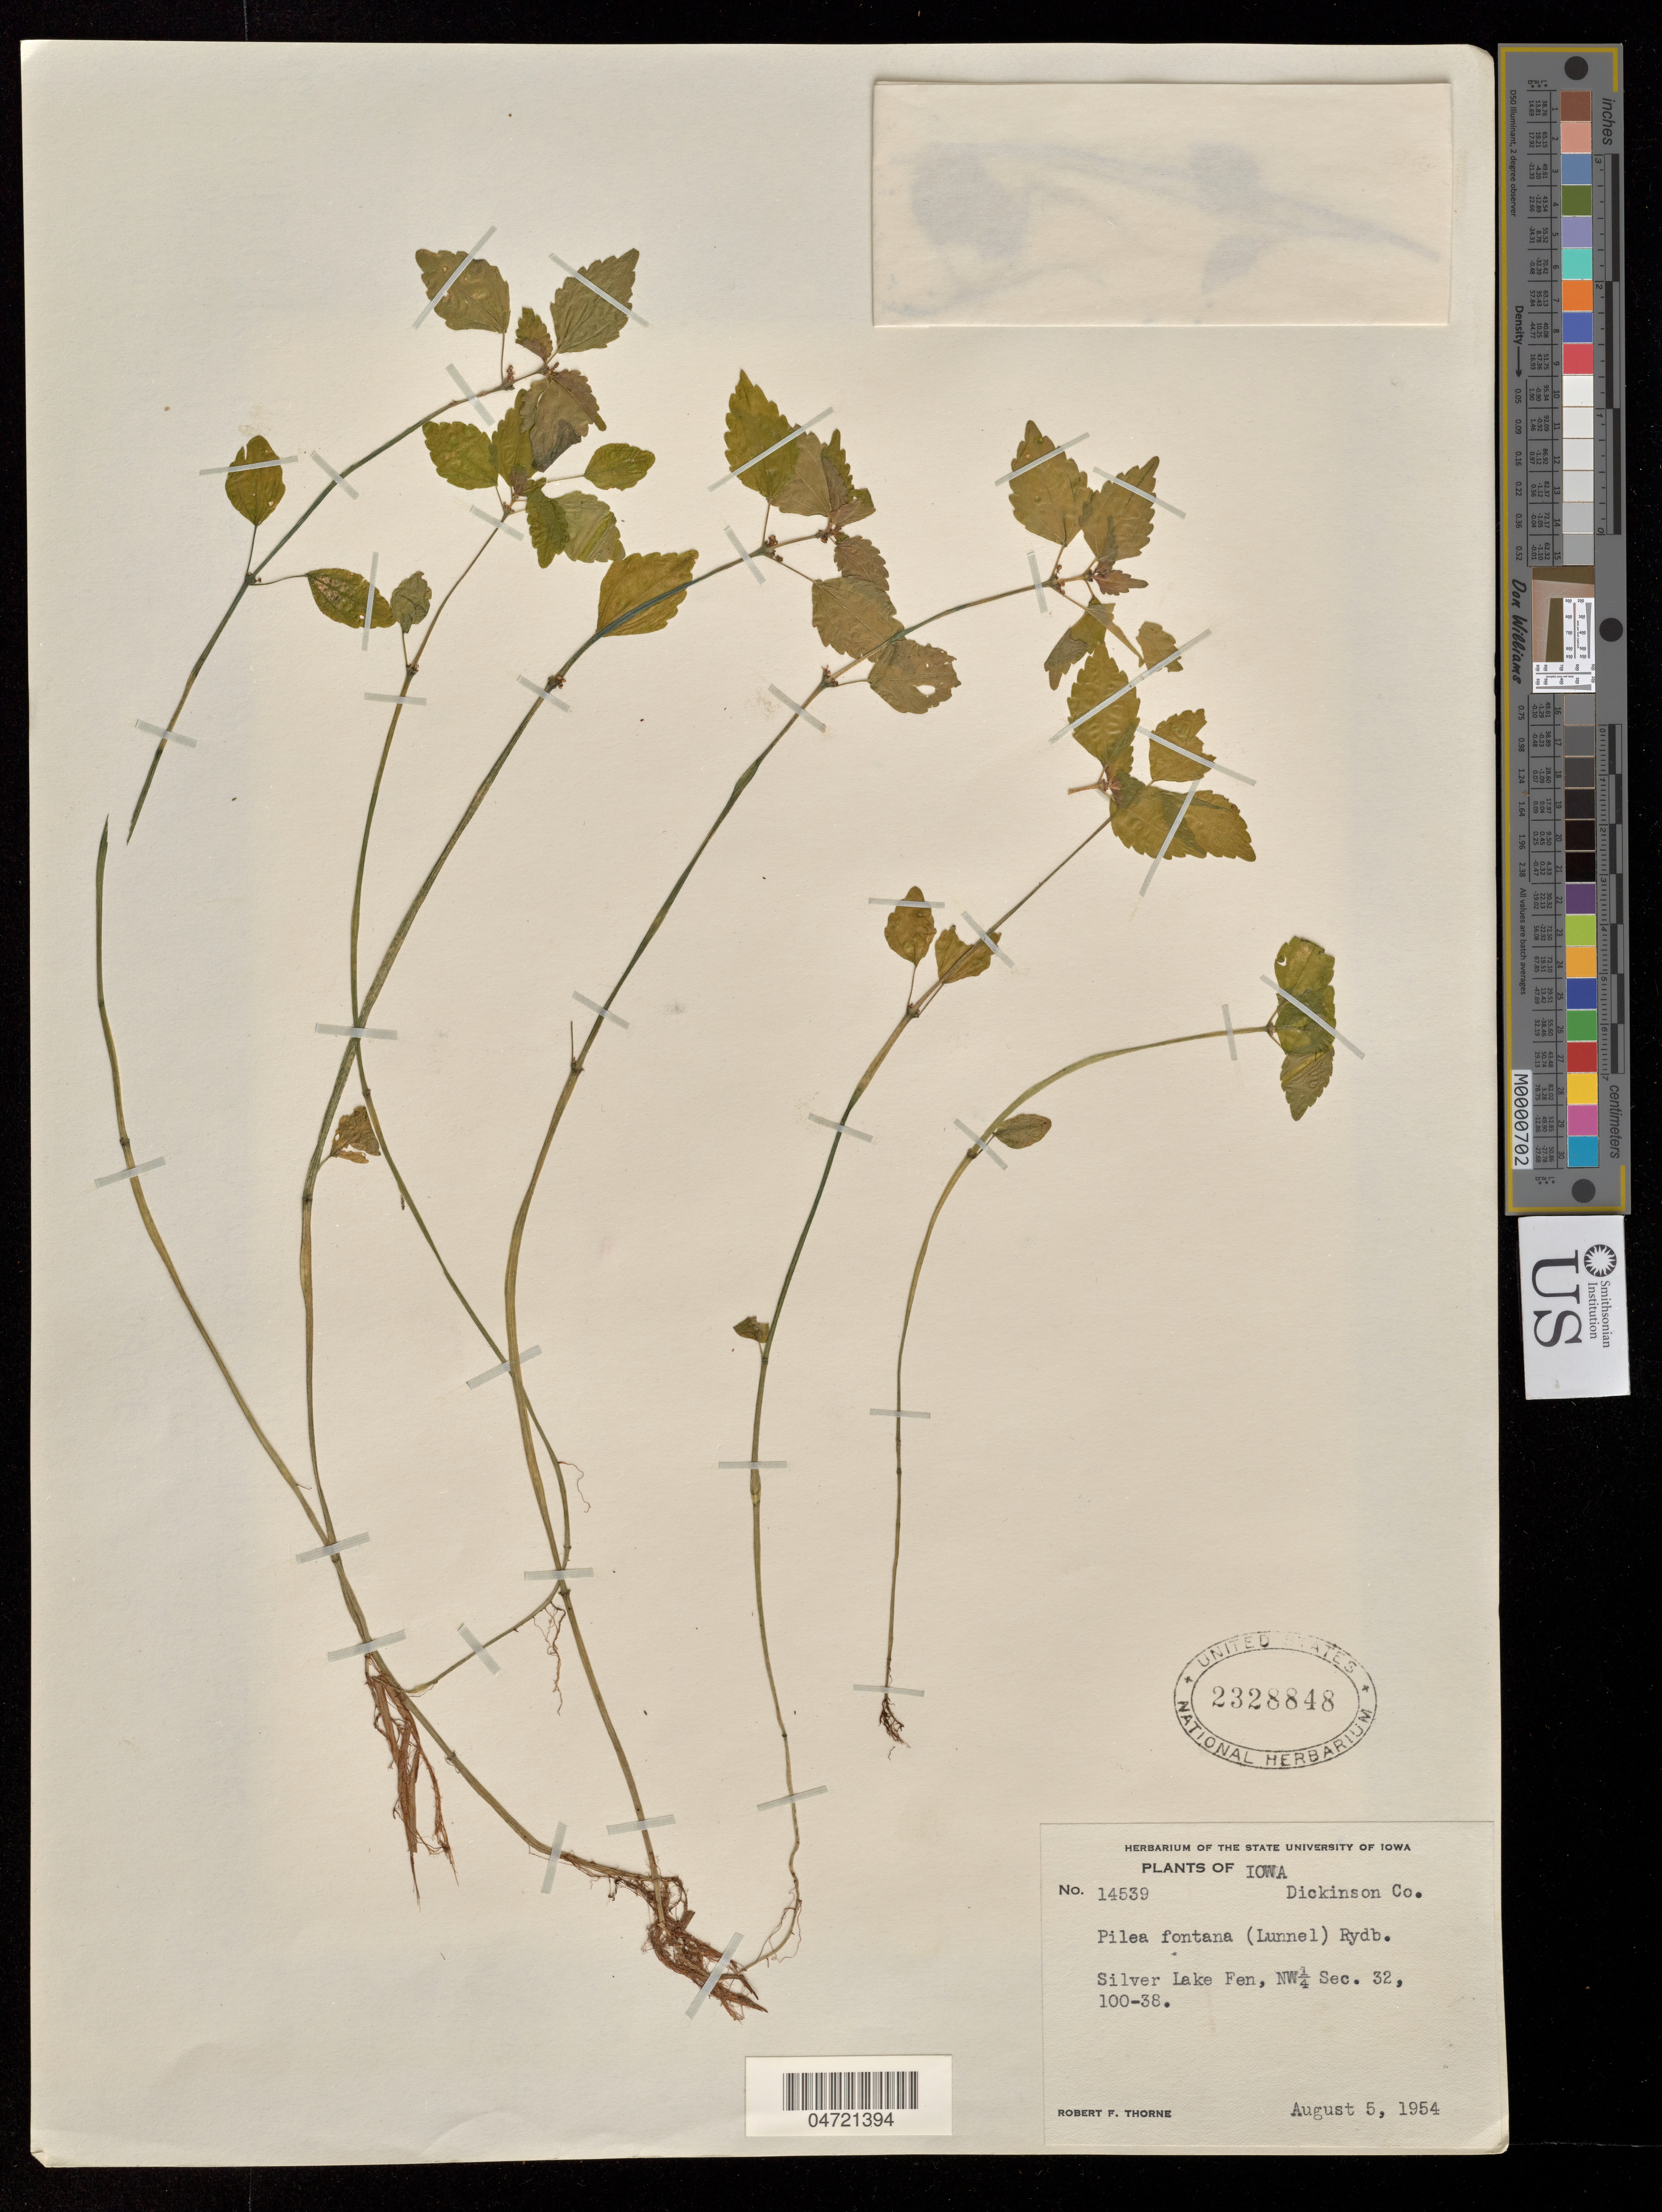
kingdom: Plantae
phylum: Tracheophyta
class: Magnoliopsida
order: Rosales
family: Urticaceae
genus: Pilea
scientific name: Pilea fontana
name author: (Lunell) Rydb.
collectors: R. F. Thorne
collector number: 14539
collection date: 1954-08-05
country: United States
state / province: Iowa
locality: Dickinson County. Silver lake Fen, NW ¼ Sec. 32, 100-38,.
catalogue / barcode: US 2328848